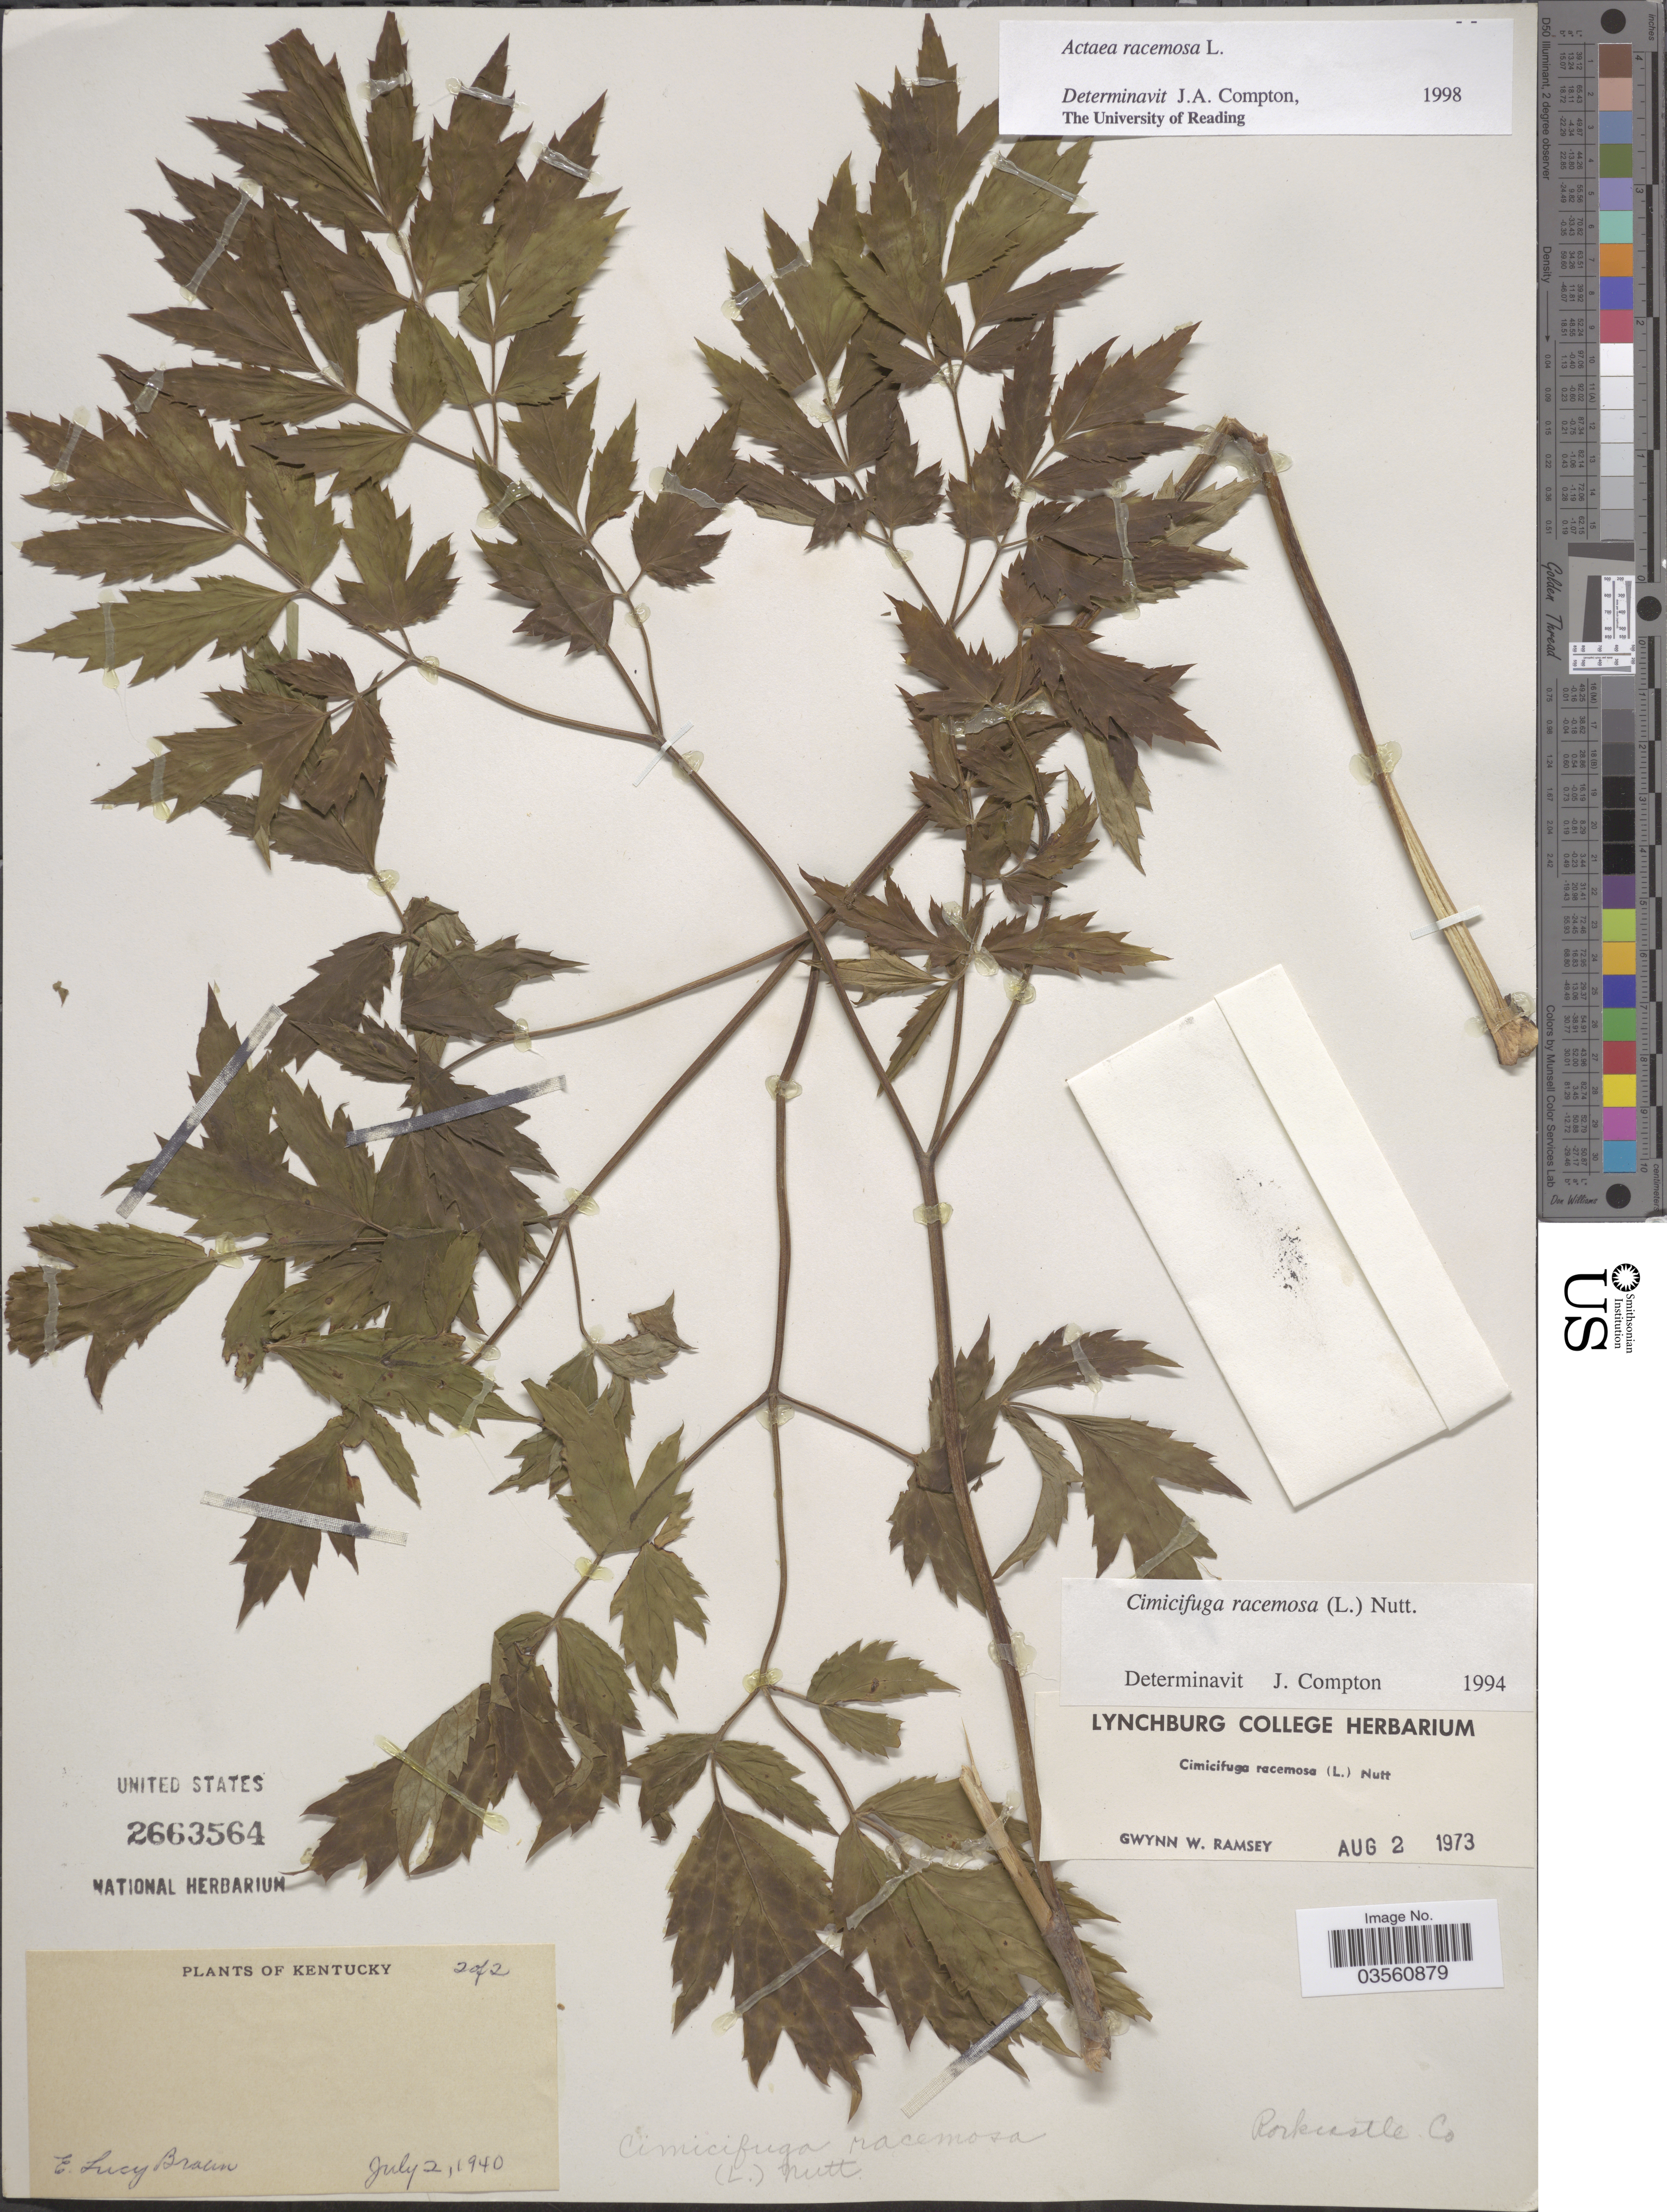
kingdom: Plantae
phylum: Tracheophyta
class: Magnoliopsida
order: Ranunculales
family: Ranunculaceae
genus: Actaea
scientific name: Actaea racemosa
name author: L.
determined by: Compton, J. A.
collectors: E. L. Braun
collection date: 1940-07-02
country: United States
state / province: Kentucky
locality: Rockcastle Co.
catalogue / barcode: US 2663564